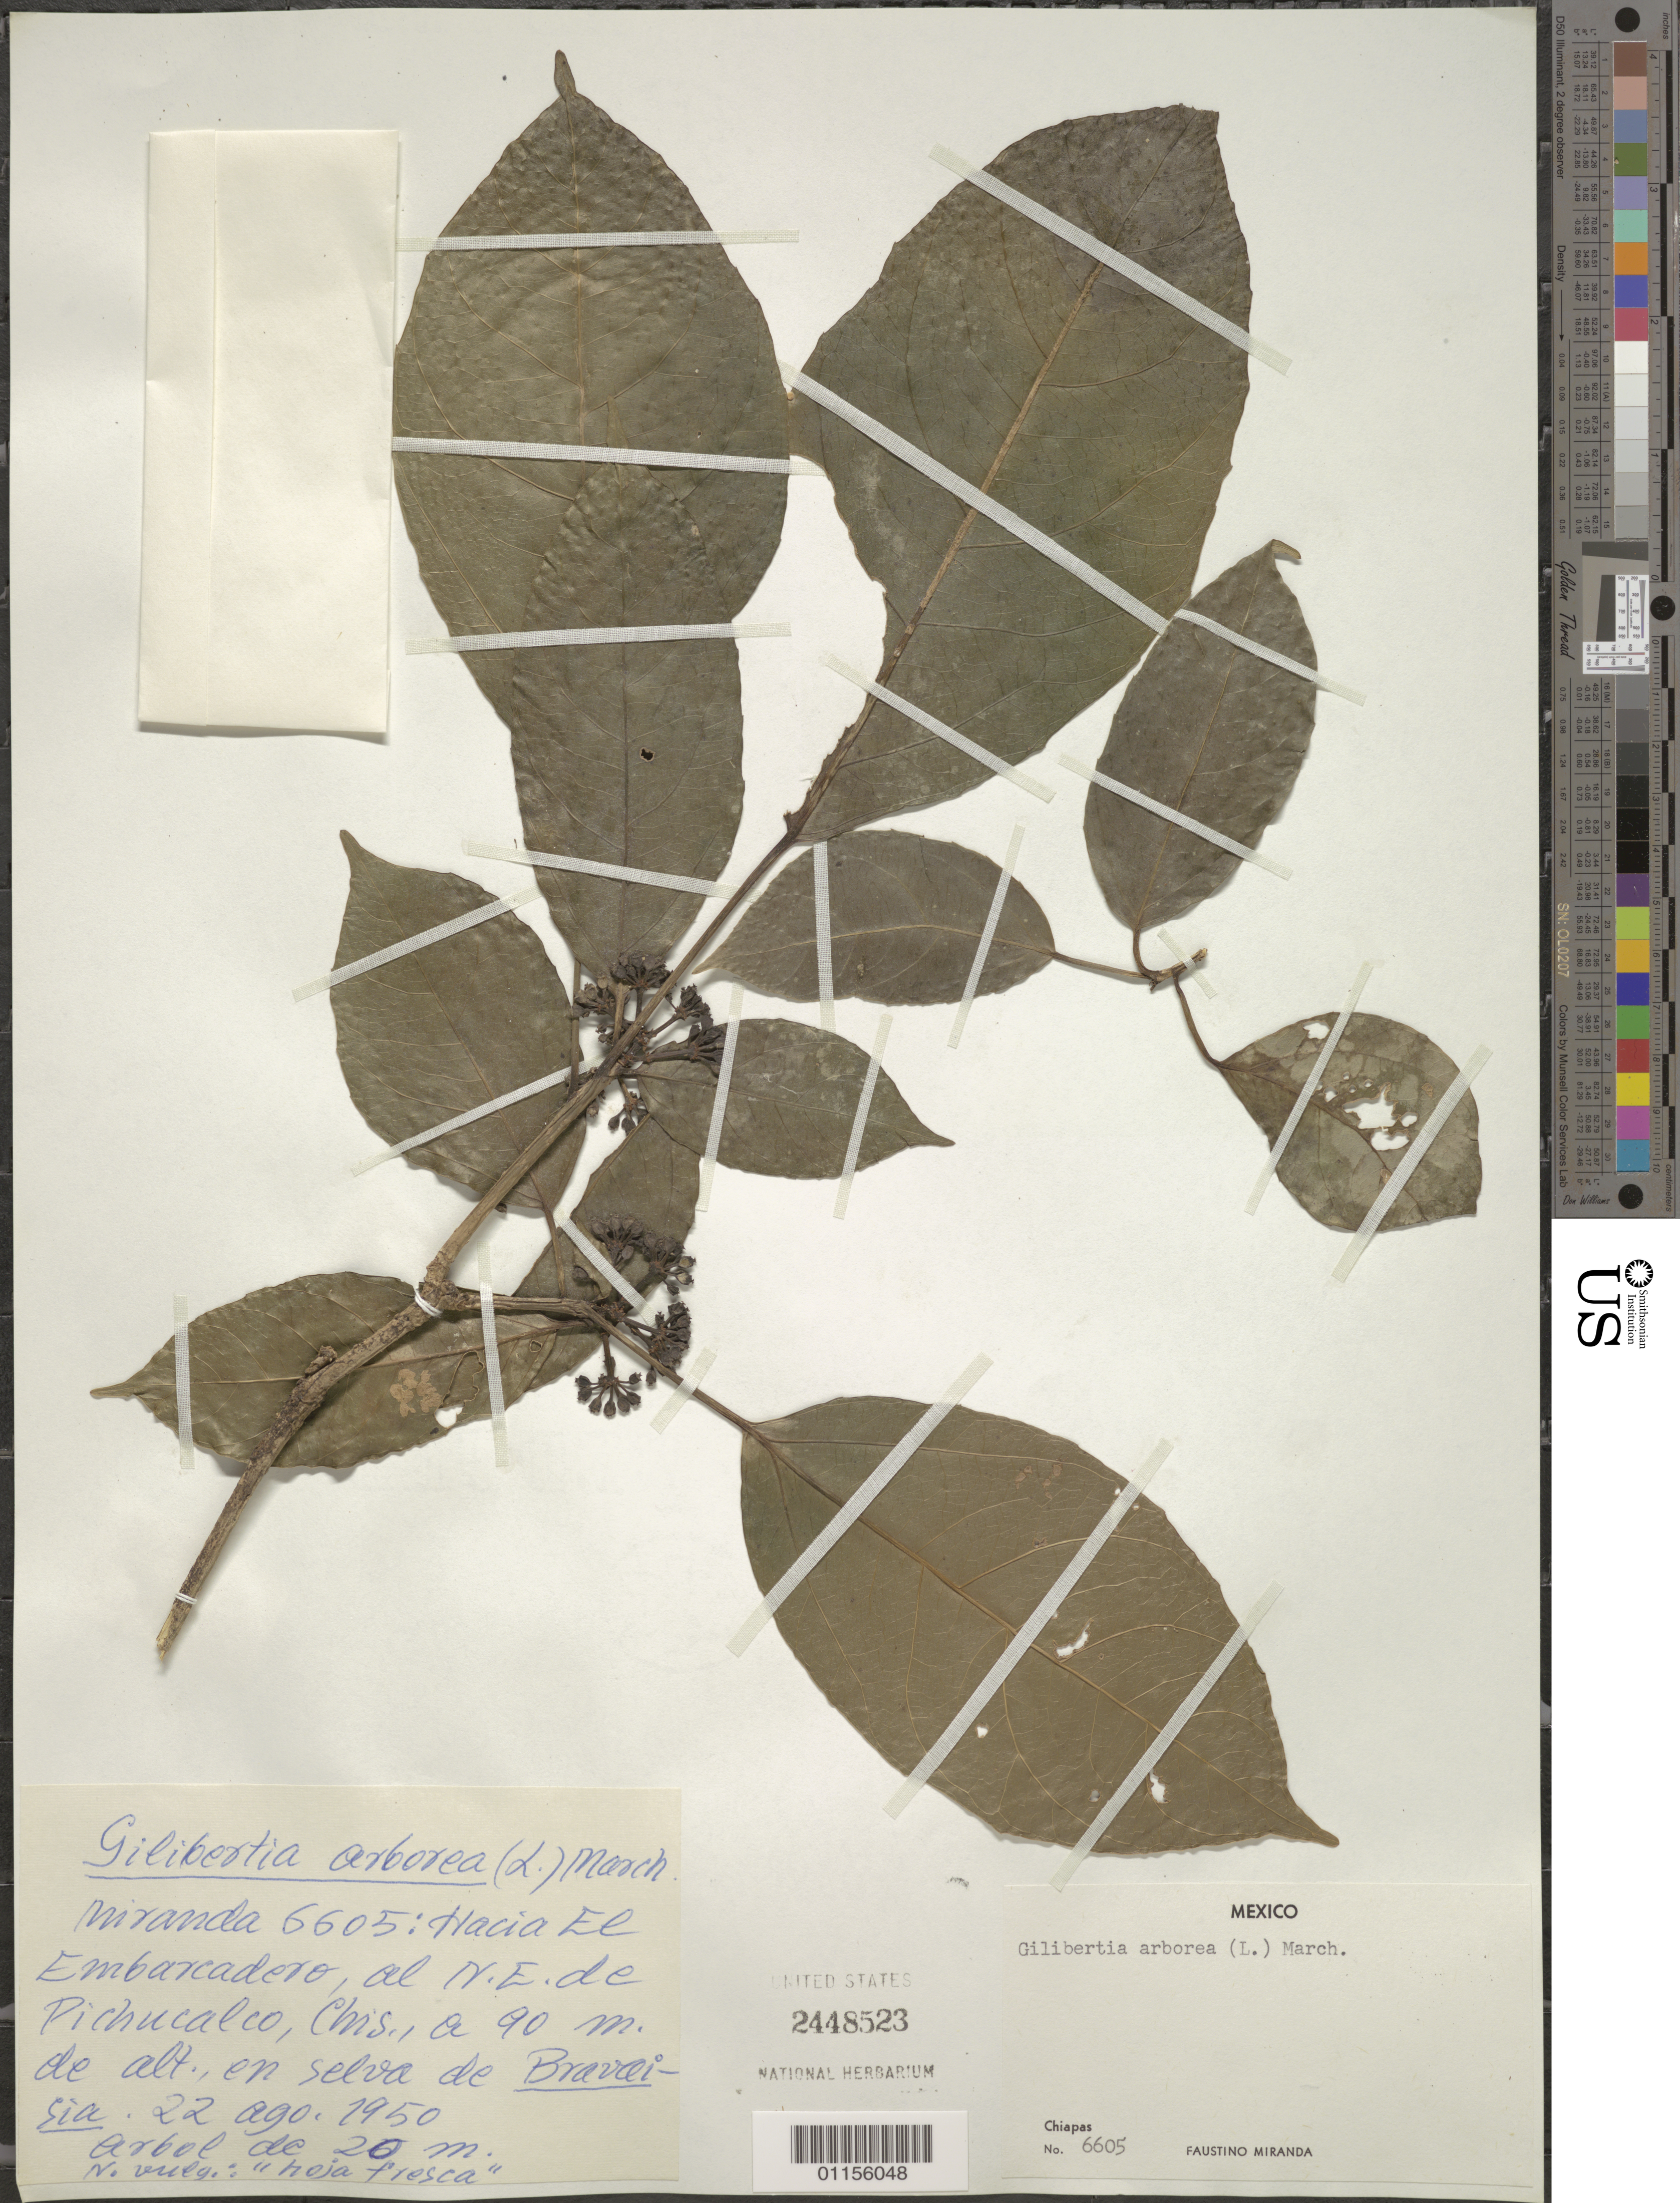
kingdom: Plantae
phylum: Tracheophyta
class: Magnoliopsida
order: Apiales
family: Araliaceae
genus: Dendropanax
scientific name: Dendropanax arboreus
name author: (L.) Decne. & Planch.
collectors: F. Miranda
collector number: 6605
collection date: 1950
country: Mexico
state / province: Chiapas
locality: Pichucalco.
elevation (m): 90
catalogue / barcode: US 2448523